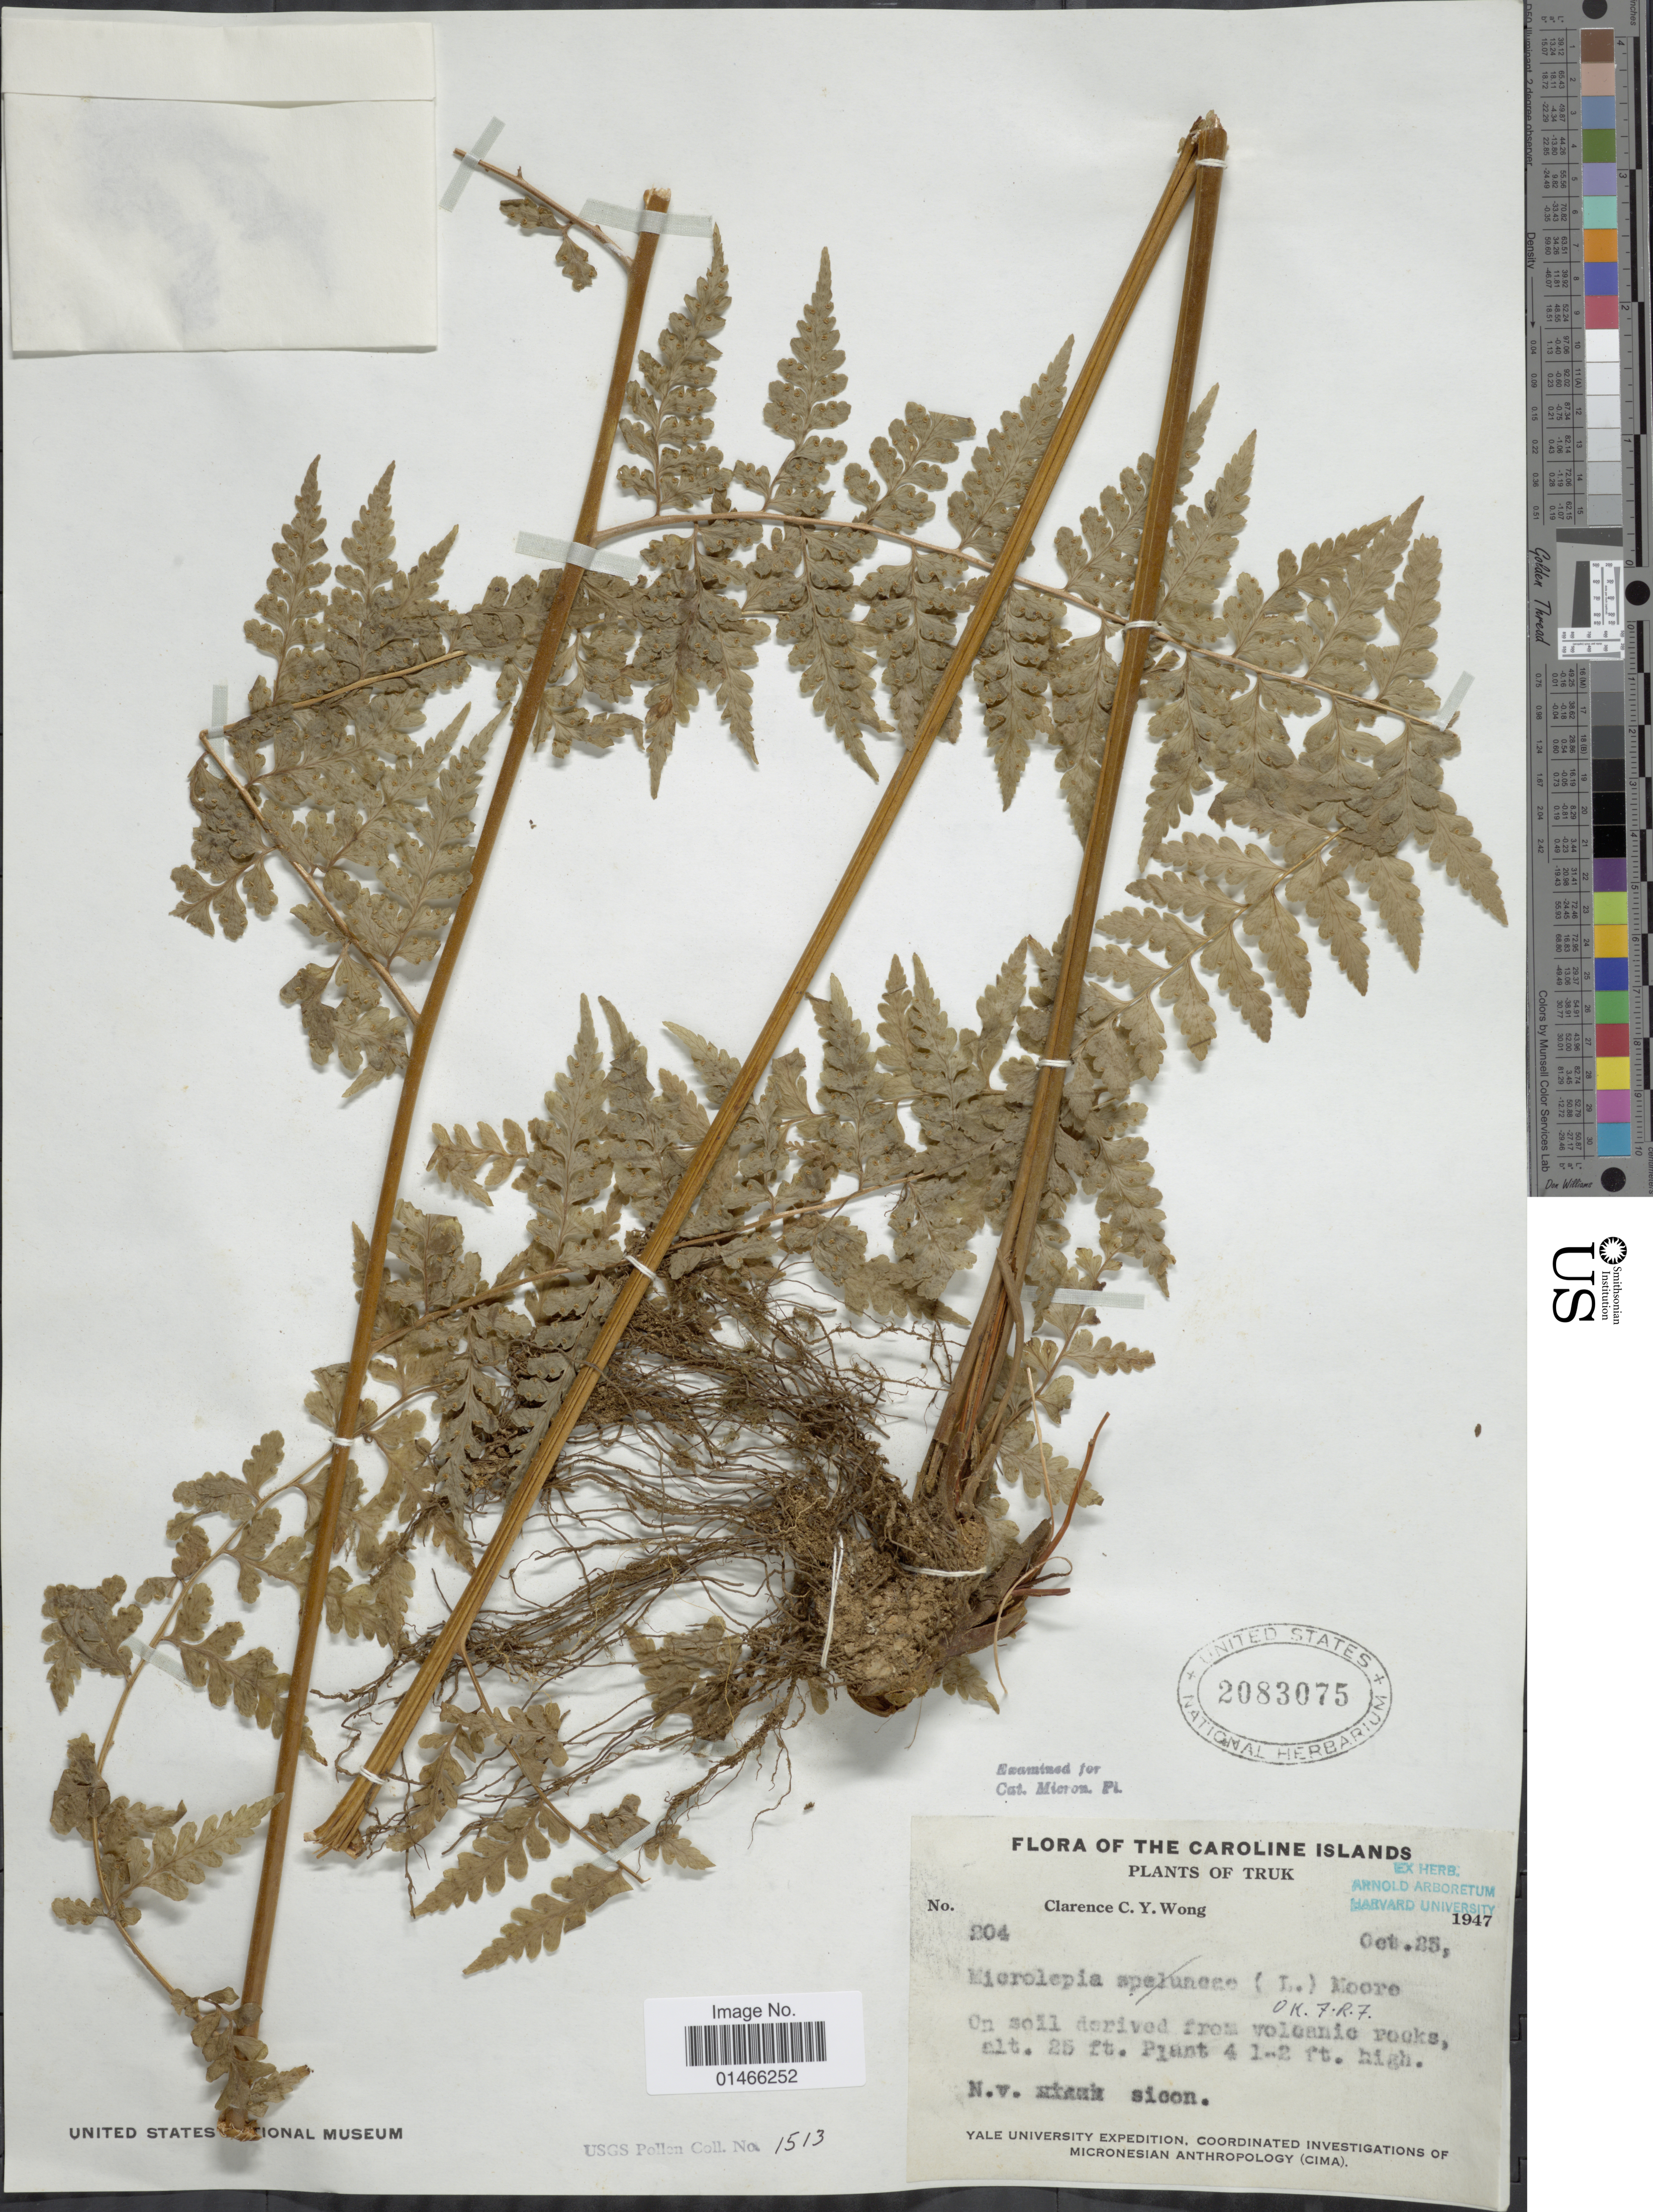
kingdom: Plantae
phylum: Tracheophyta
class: Polypodiopsida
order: Polypodiales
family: Dennstaedtiaceae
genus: Microlepia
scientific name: Microlepia sp.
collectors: C. Y. C. Wong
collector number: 204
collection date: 1947-10-25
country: Micronesia, Federated States of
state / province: Truk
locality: Caroline Islands. N.v. sicon.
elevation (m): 8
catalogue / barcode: US 2083075